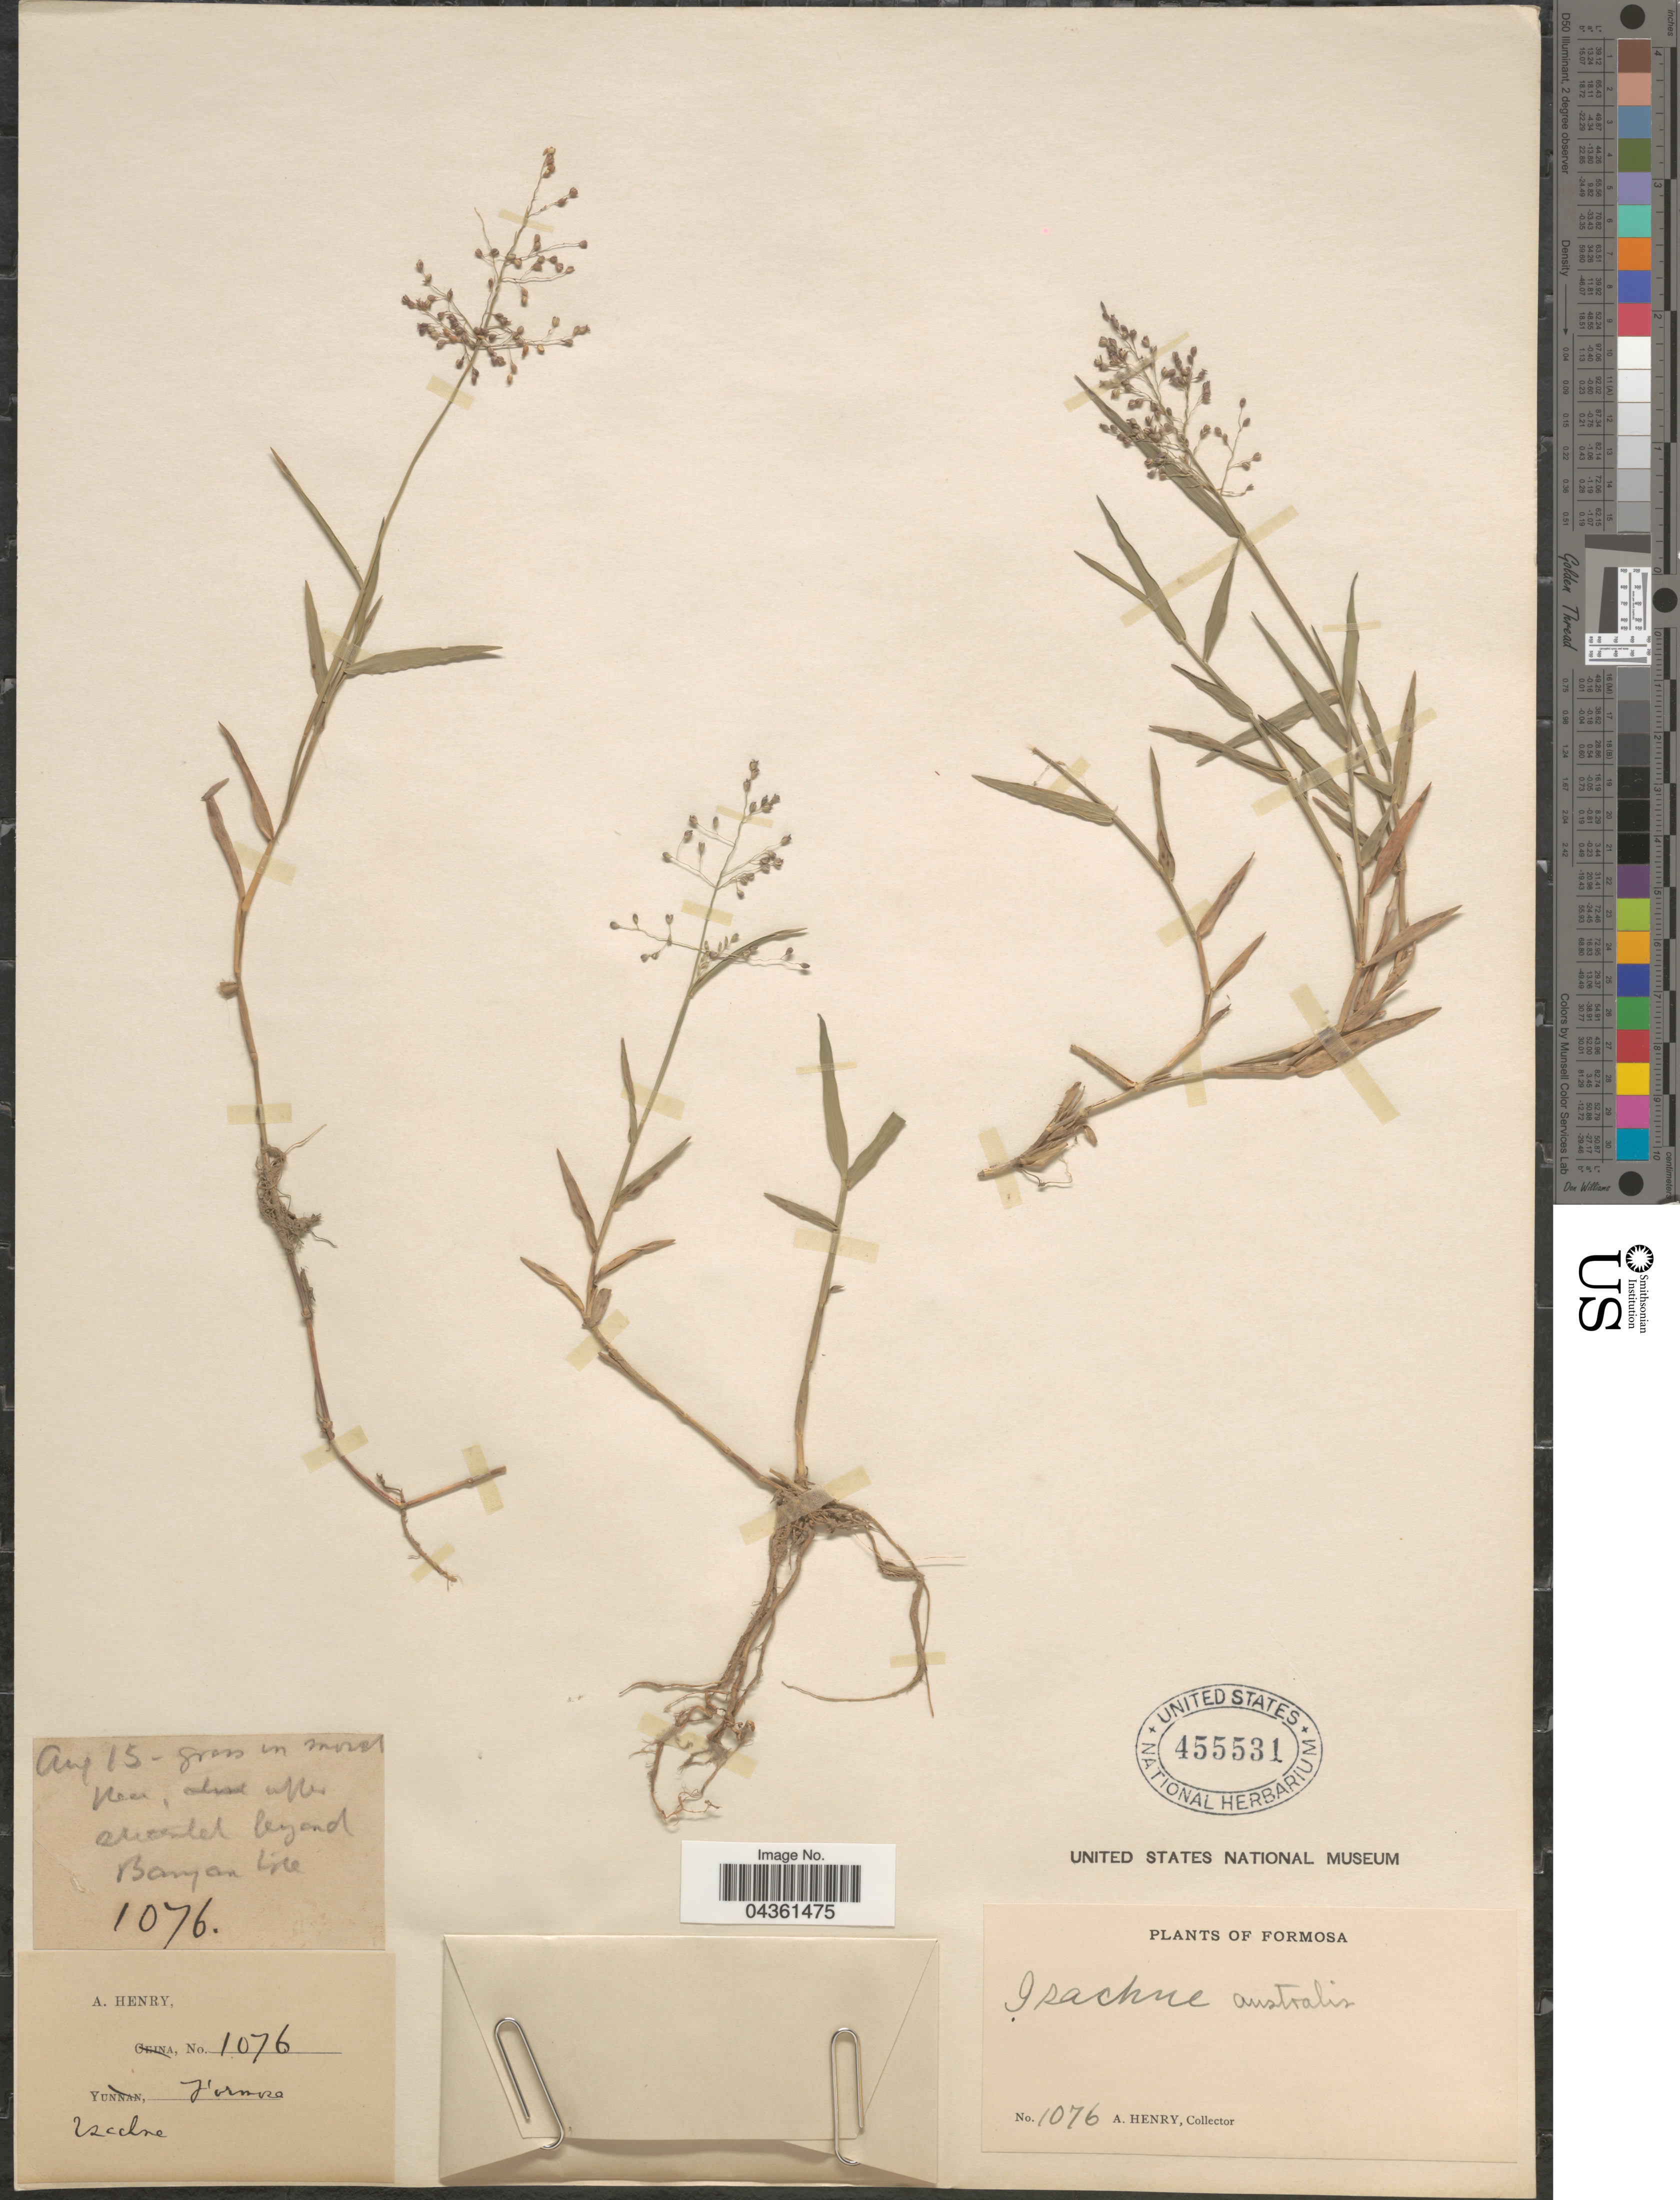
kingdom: Plantae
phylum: Tracheophyta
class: Liliopsida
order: Poales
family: Poaceae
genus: Isachne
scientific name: Isachne globosa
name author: (Thunb.) Kuntze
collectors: A. Henry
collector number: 1076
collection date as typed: Transcribed d/m/y: /8/15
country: Taiwan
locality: Formosa Tsechze [interpreted].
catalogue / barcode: US 455531